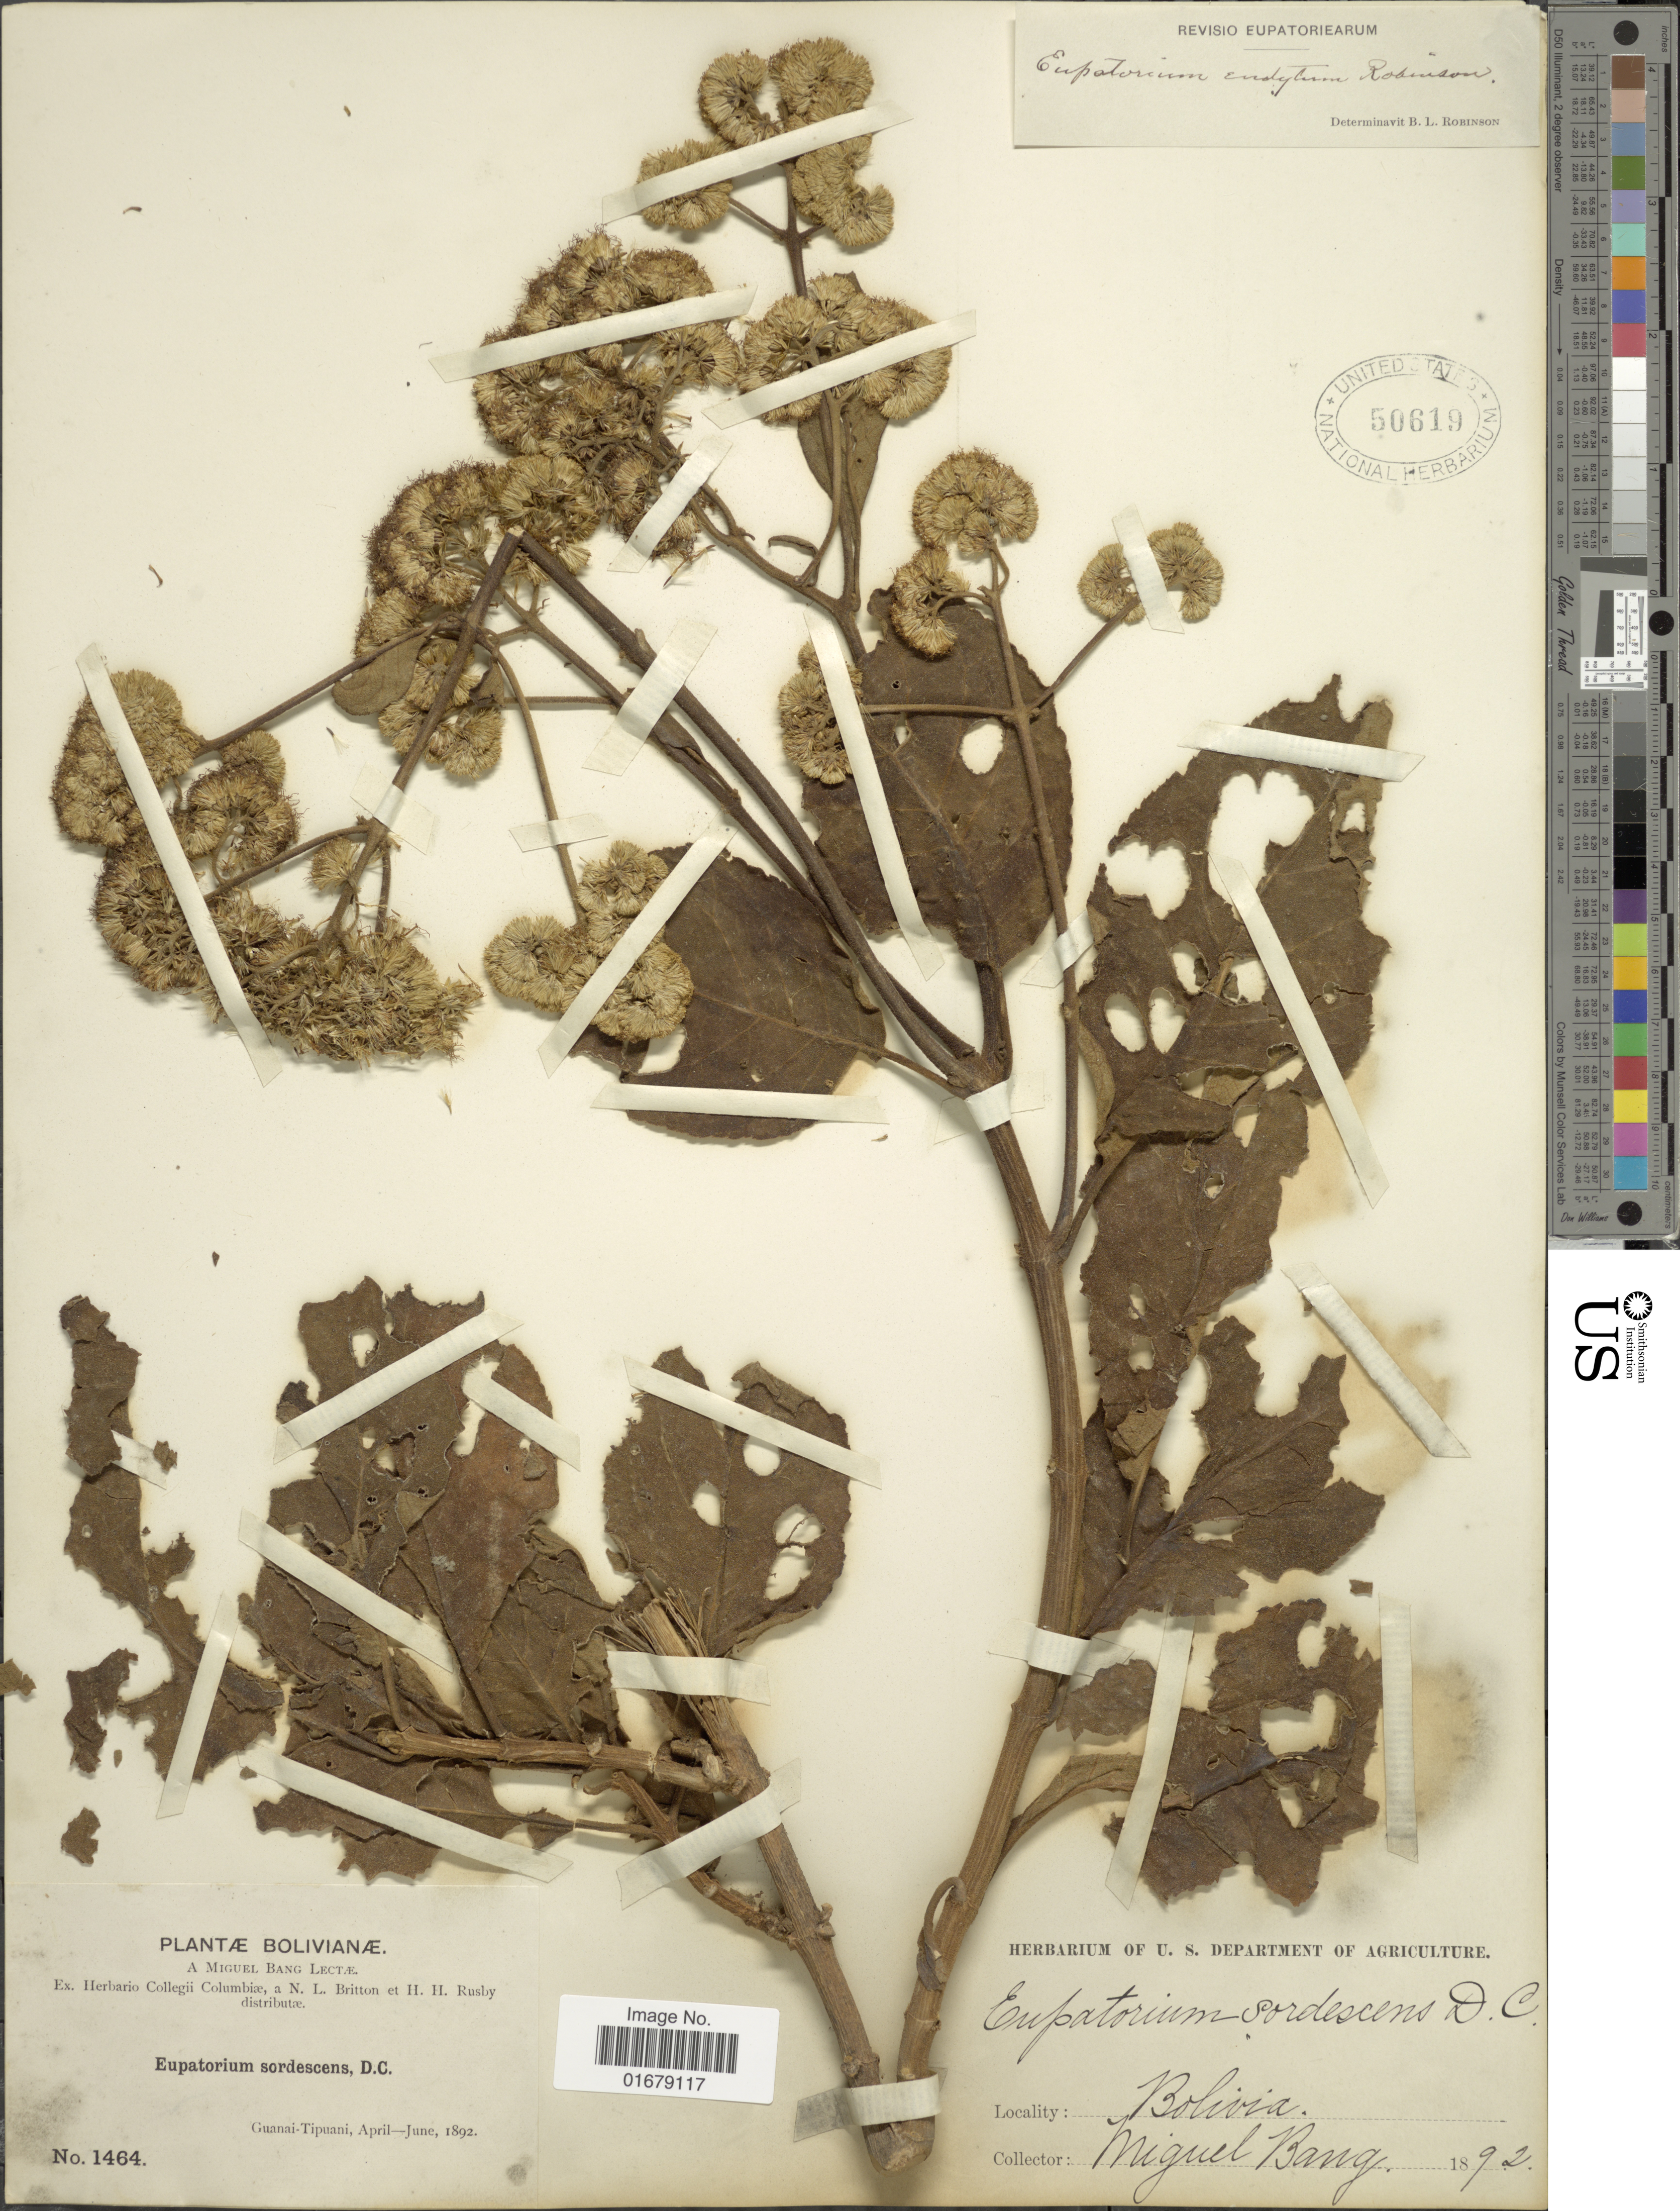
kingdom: Plantae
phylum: Tracheophyta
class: Magnoliopsida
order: Asterales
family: Asteraceae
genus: Kaunia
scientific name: Kaunia endyta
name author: (B.L. Rob.) R.M. King & H. Rob.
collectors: M. Bang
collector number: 1464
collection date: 1892-04/1892-06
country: Bolivia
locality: Bolivia. Guanai-Tipuani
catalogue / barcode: US 50619